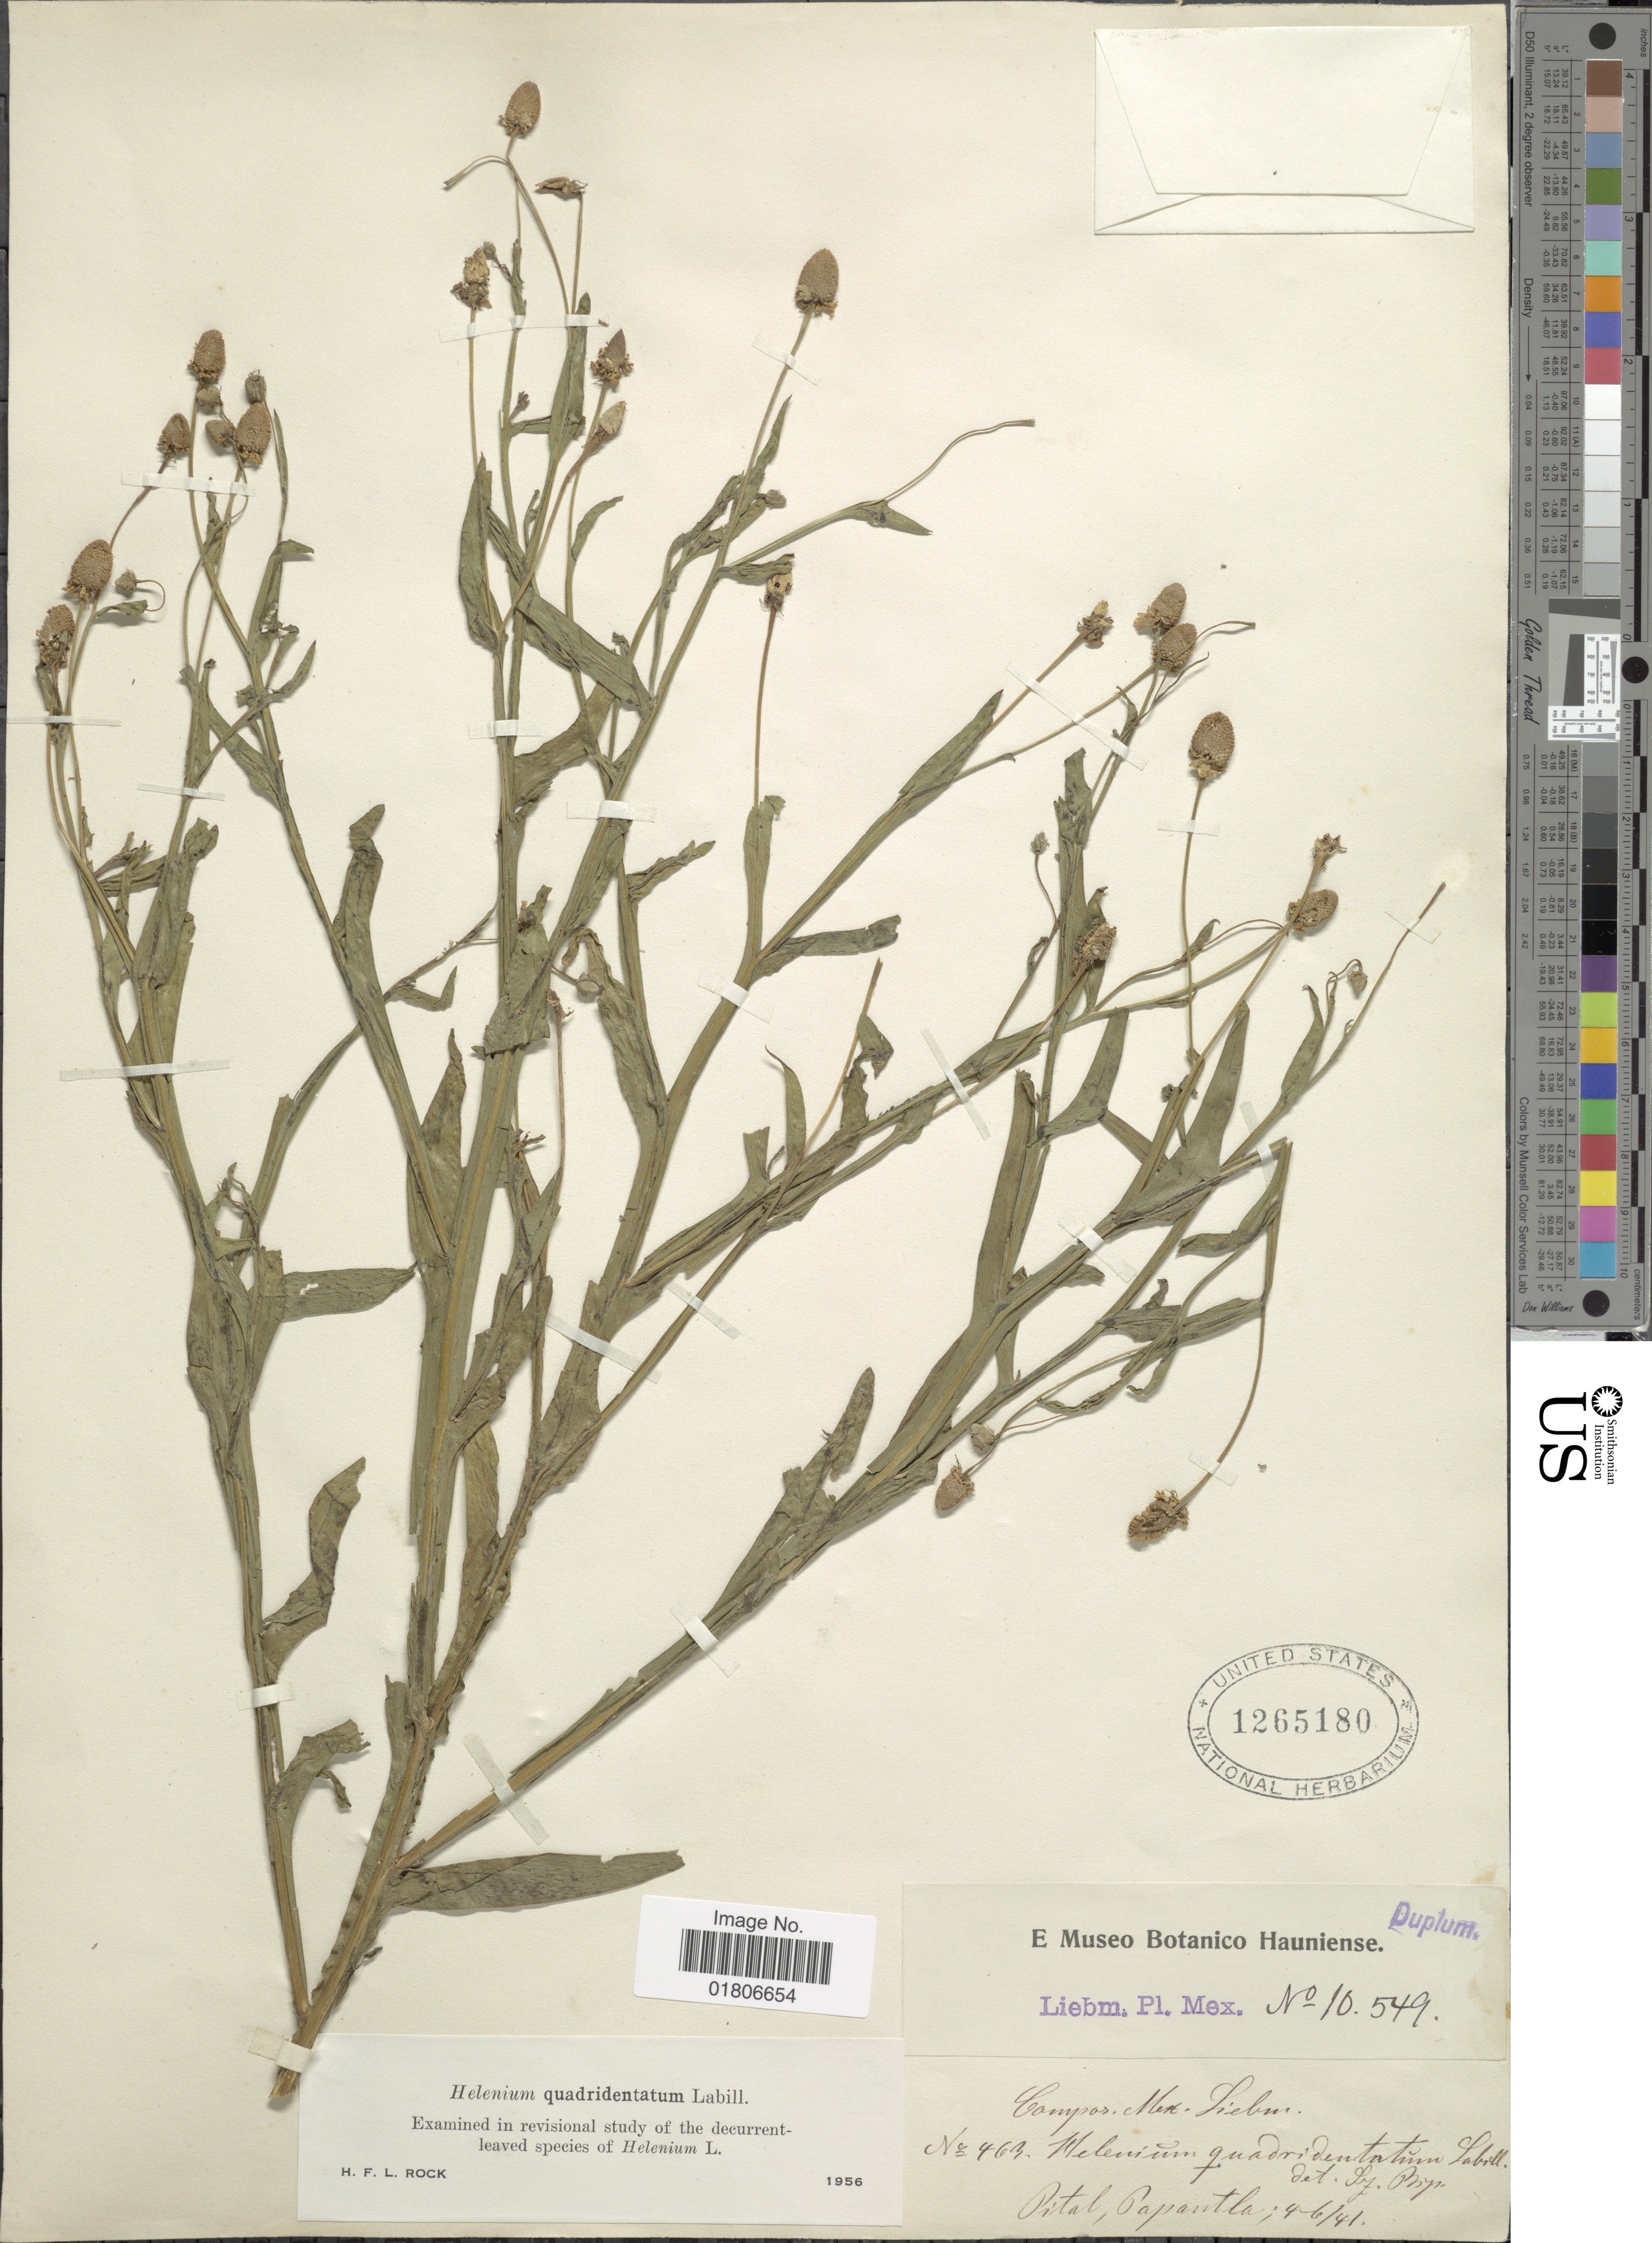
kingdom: Plantae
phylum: Tracheophyta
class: Magnoliopsida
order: Asterales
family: Asteraceae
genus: Helenium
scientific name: Helenium quadridentatum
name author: Labill.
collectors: M. Liberman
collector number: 10549/463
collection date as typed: Transcribed d/m/y: /4/41 to /6/41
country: Mexico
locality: Pital, Papantla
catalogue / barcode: US 1265180